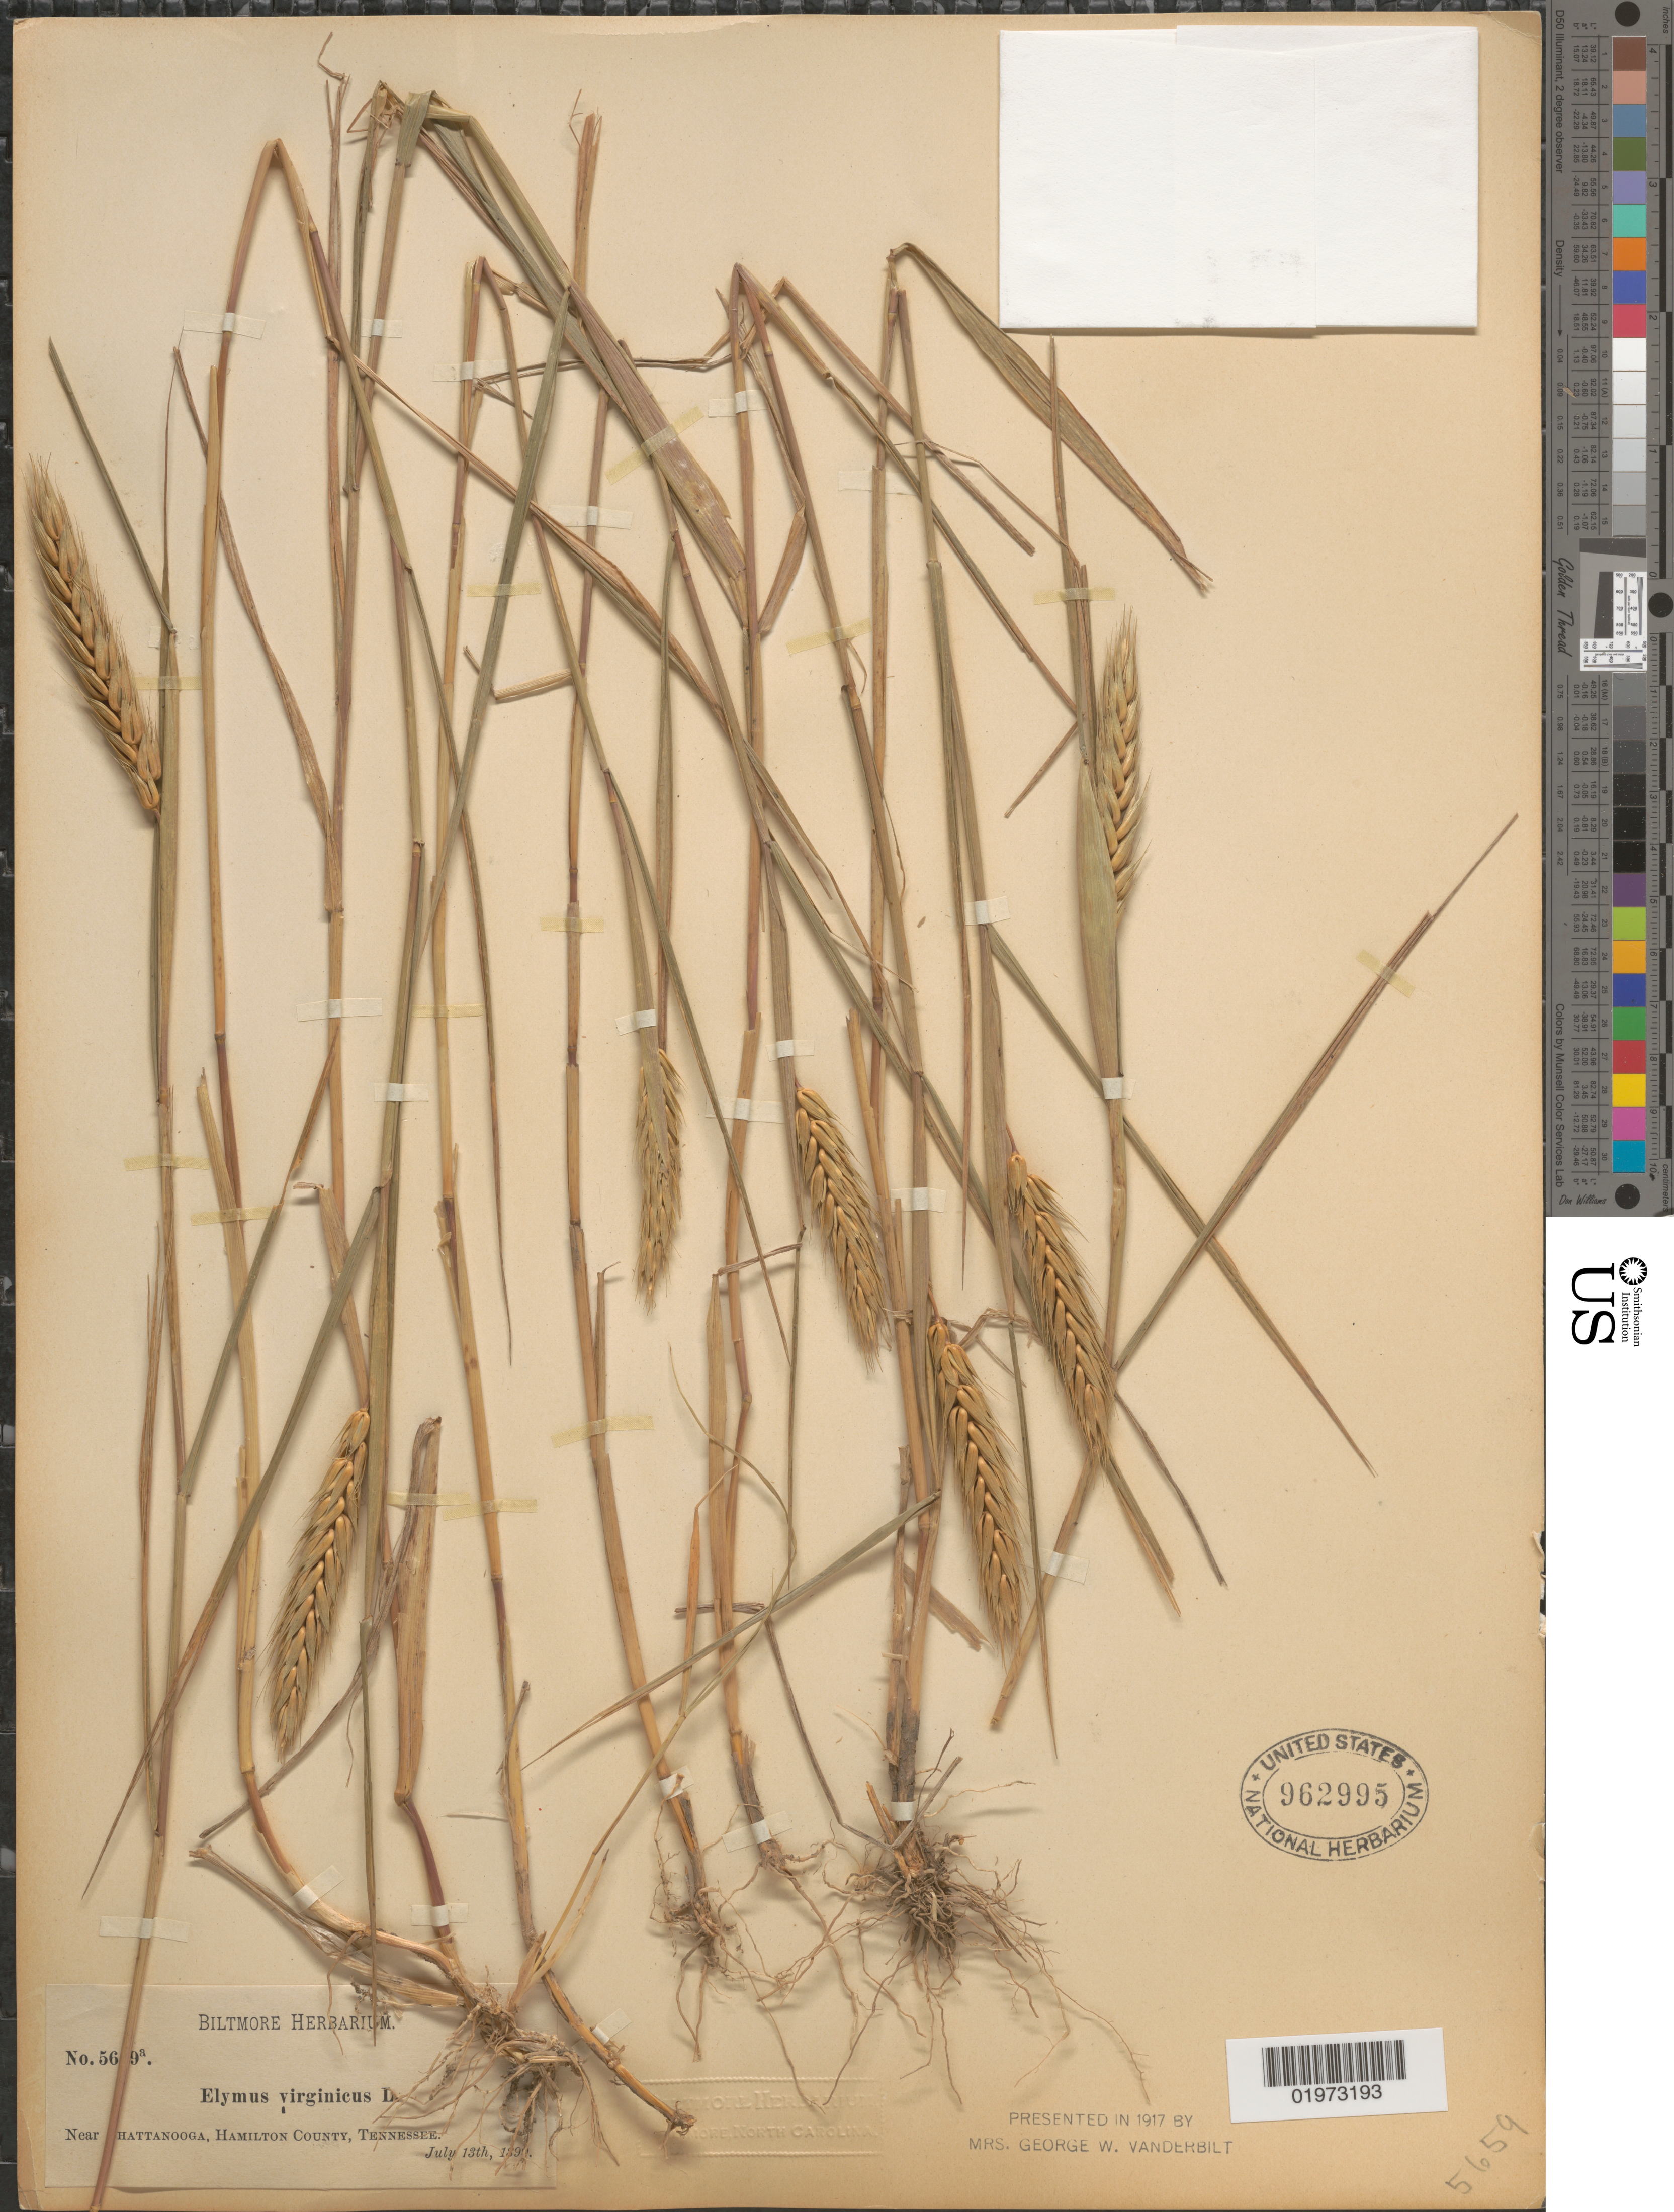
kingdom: Plantae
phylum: Tracheophyta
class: Liliopsida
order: Poales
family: Poaceae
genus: Elymus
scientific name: Elymus virginicus var. virginicus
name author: L.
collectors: ex herb. Biltmore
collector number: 56!9a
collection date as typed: July 13th, 189!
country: United States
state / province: Tennessee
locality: Near Hattanooga, Hamilton County.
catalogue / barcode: US 962995